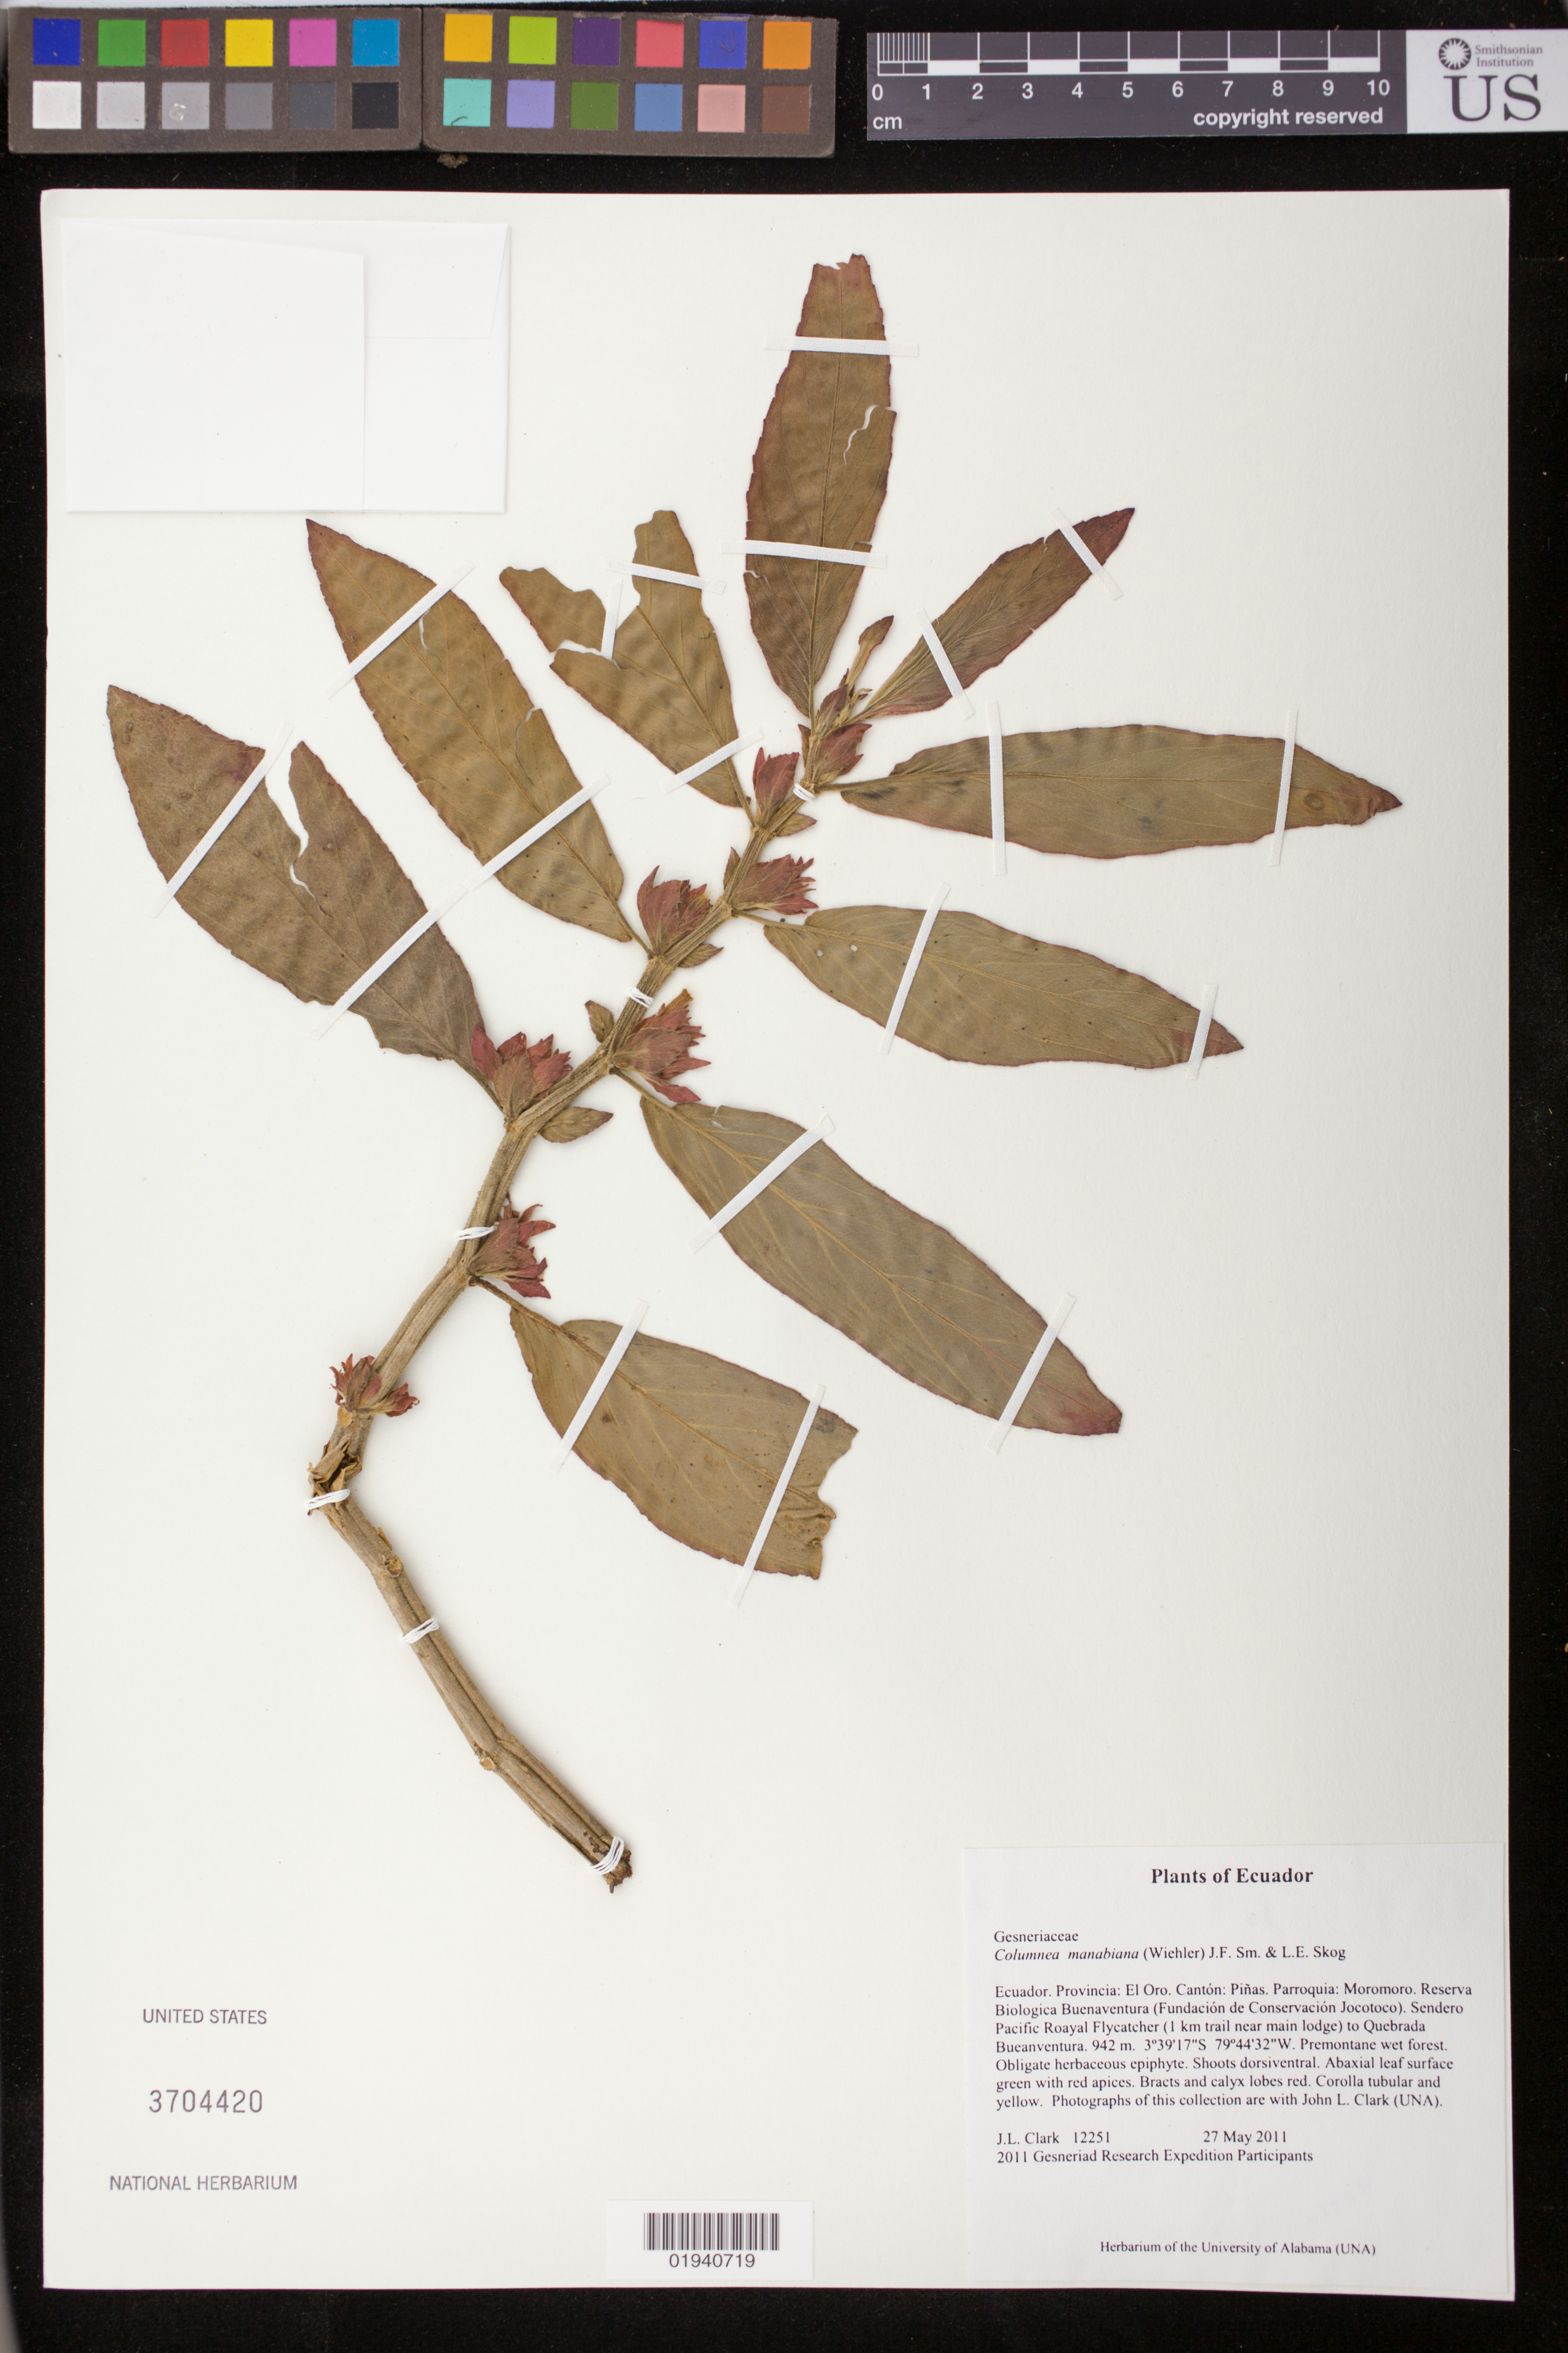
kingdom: Plantae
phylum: Tracheophyta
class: Magnoliopsida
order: Lamiales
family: Gesneriaceae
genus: Columnea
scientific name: Columnea manabiana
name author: (Wiehler) J.F. Sm. & L.E. Skog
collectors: J. L. Clark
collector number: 12251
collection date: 2011-05-27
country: Ecuador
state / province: El Oro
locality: Canton: Pinas, Parroquia, Moromoro, Reserva Biologica Buenaventura (Fundacion de Conservacion Jocotoco). Sendero Pacific Roayal Flycatcher (1 km trail near main lodge) to Quebrada Bueanventura.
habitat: Premontane wet forest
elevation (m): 942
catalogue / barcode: US 3704420